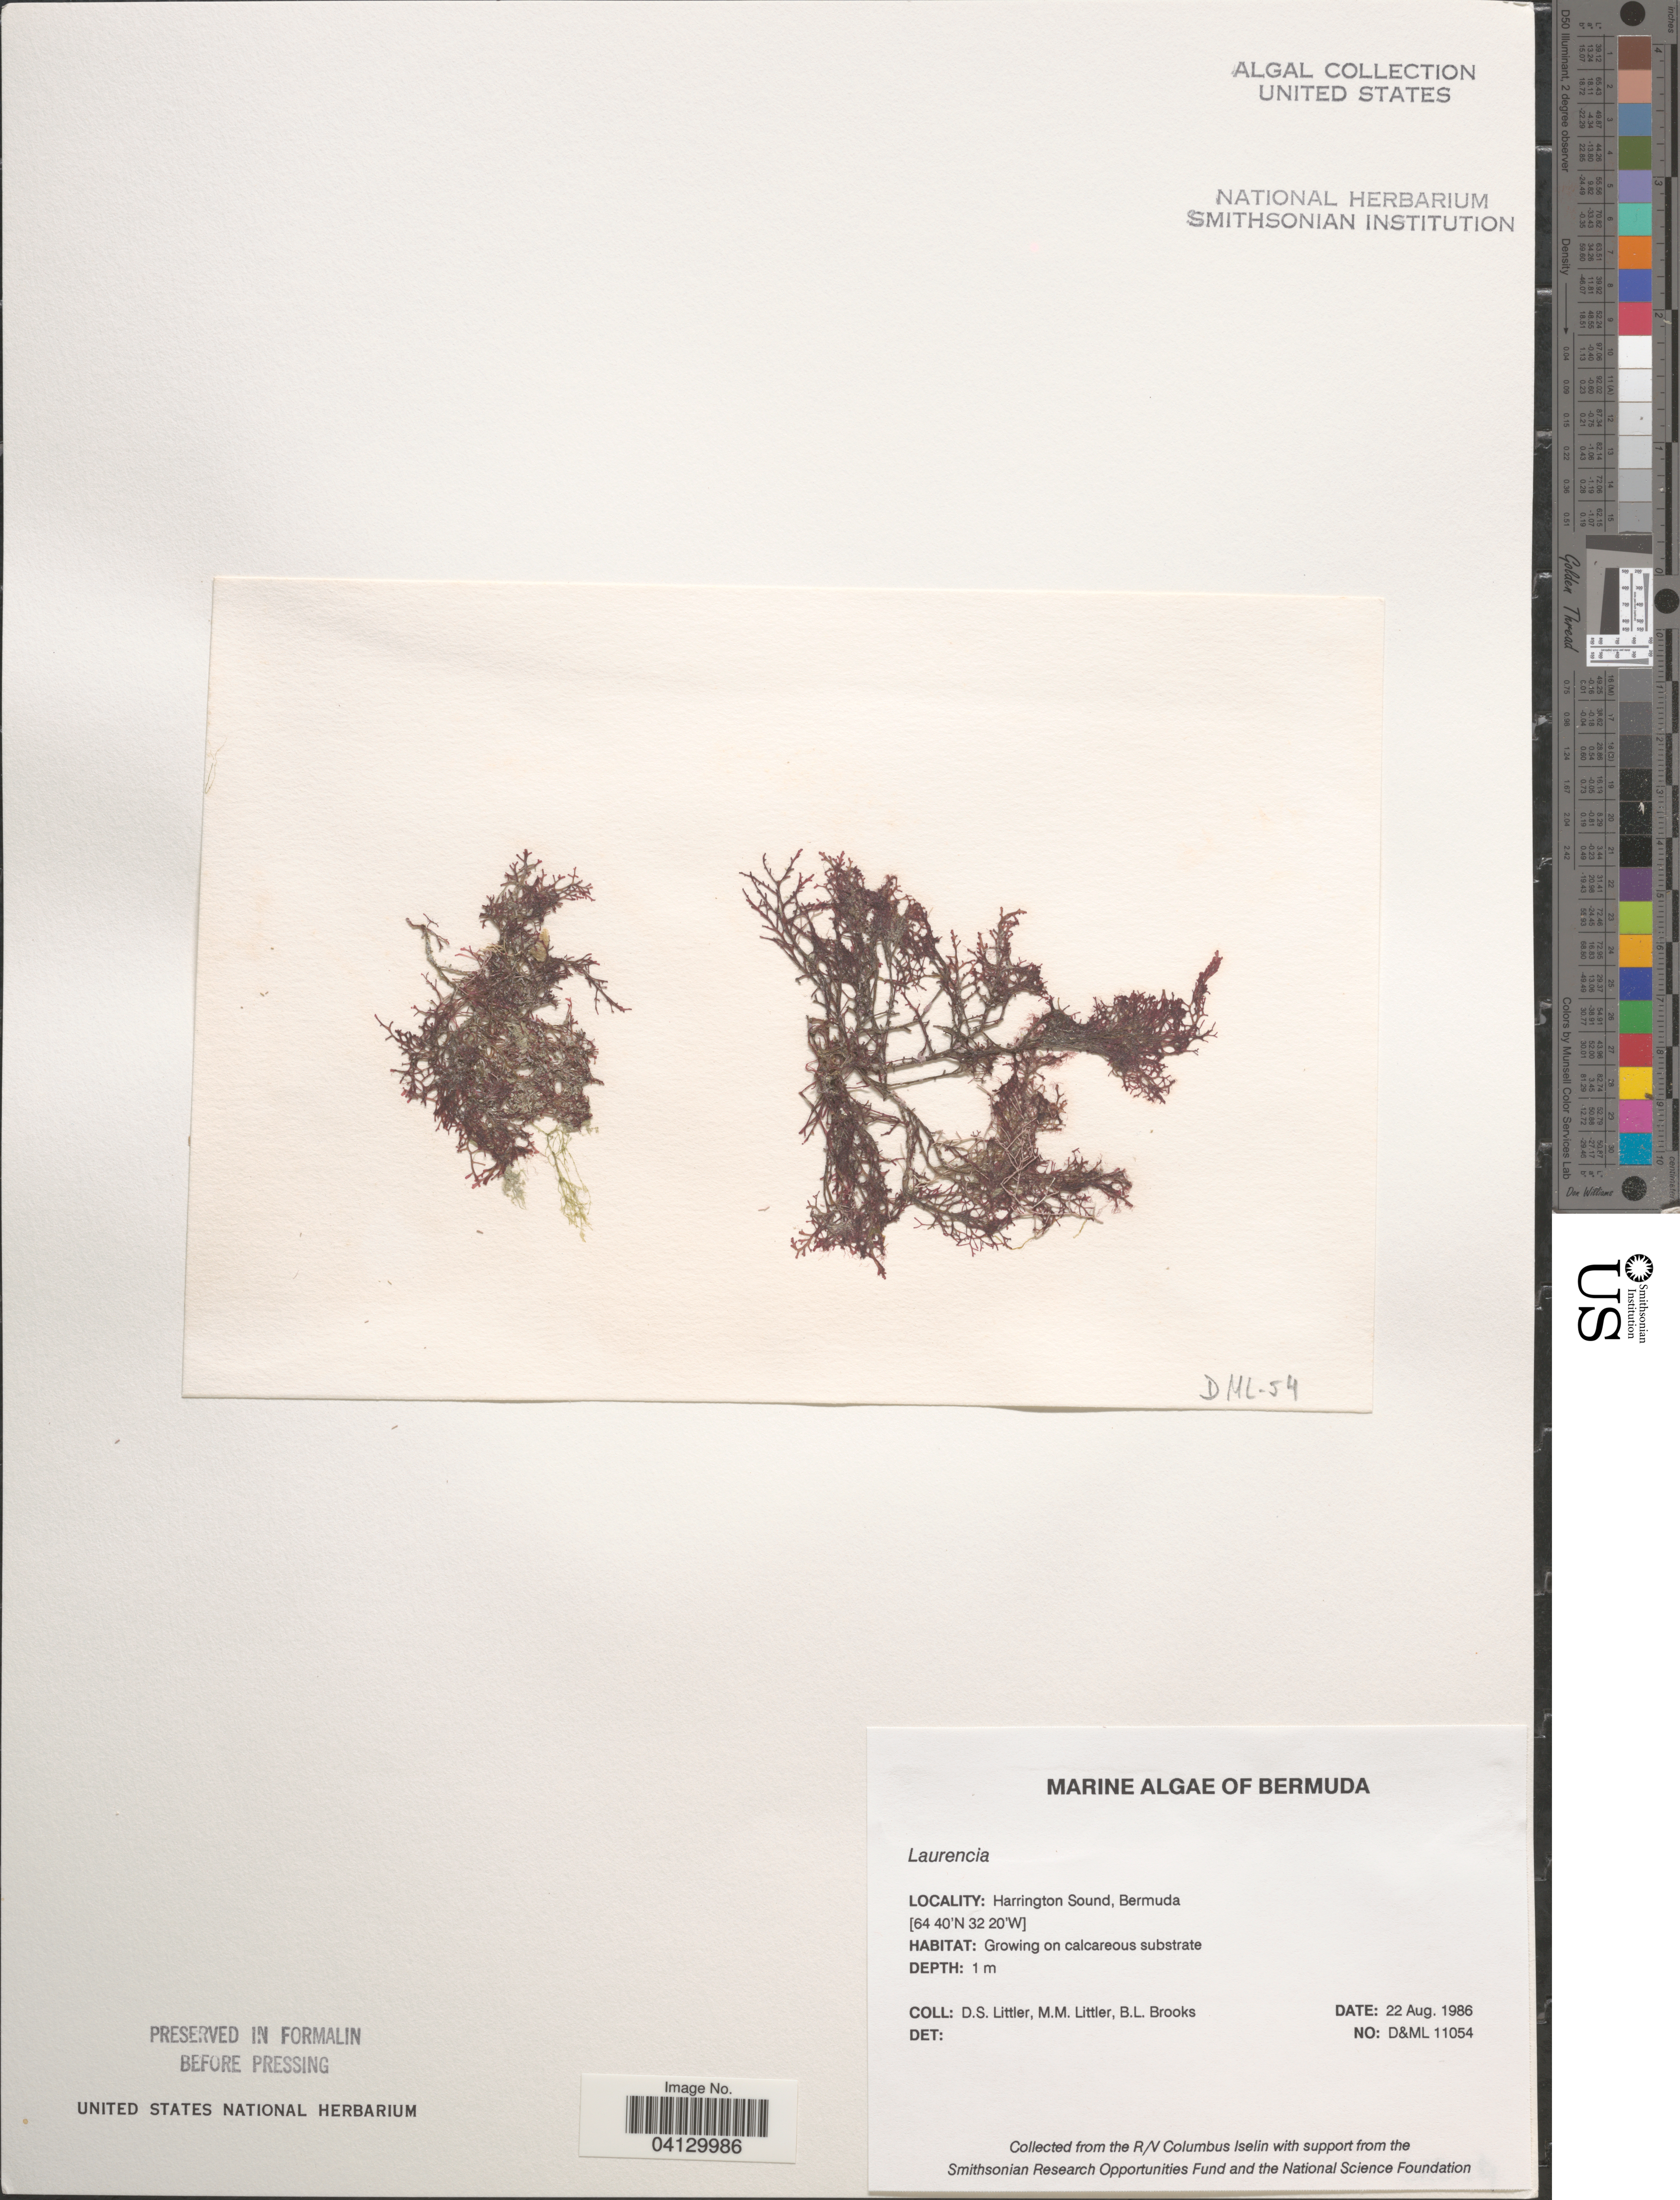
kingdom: Plantae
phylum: Rhodophyta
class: Florideophyceae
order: Ceramiales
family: Rhodomelaceae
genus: Laurencia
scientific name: Laurencia sp.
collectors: D. S. Littler & B. Brooks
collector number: D&ML 11054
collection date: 1986-08-22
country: Bermuda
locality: Harrington Sound.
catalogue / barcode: US 328779